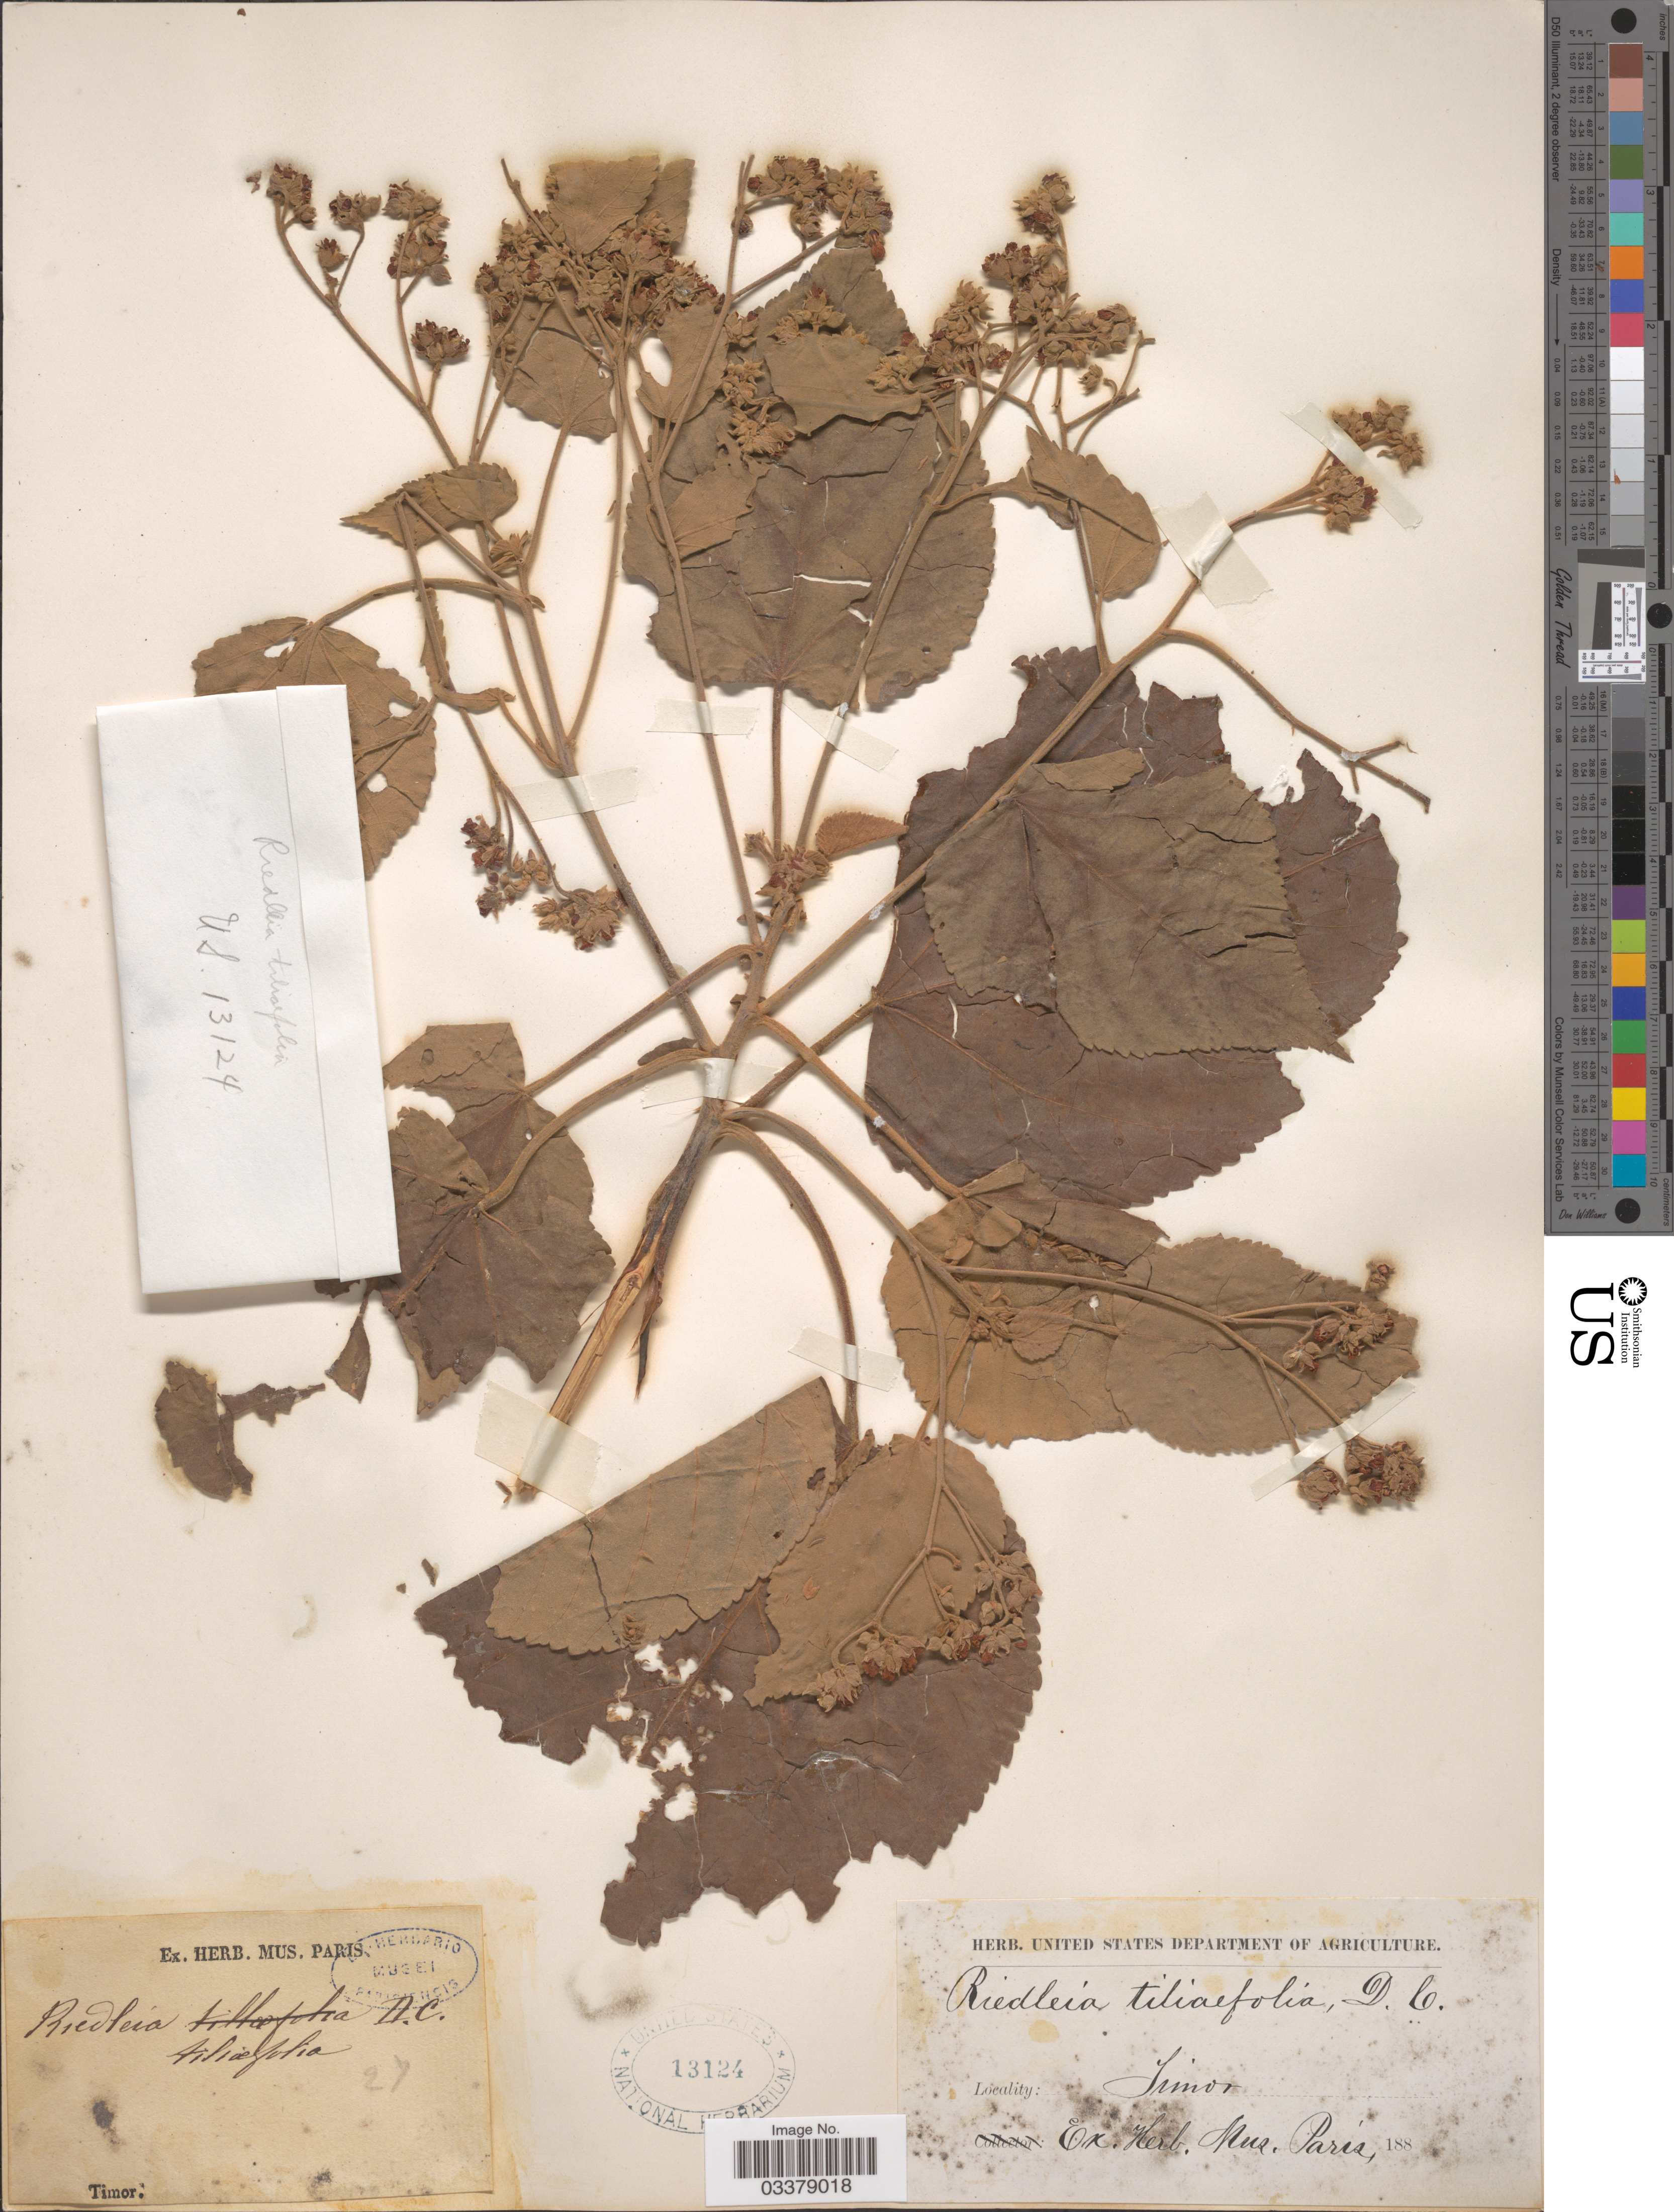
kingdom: Plantae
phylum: Tracheophyta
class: Magnoliopsida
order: Malvales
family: Malvaceae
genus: Riedlea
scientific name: Riedlea tiliifolia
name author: DC.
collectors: ex herb. Mus. Paris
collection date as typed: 188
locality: Timor.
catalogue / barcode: US 13124